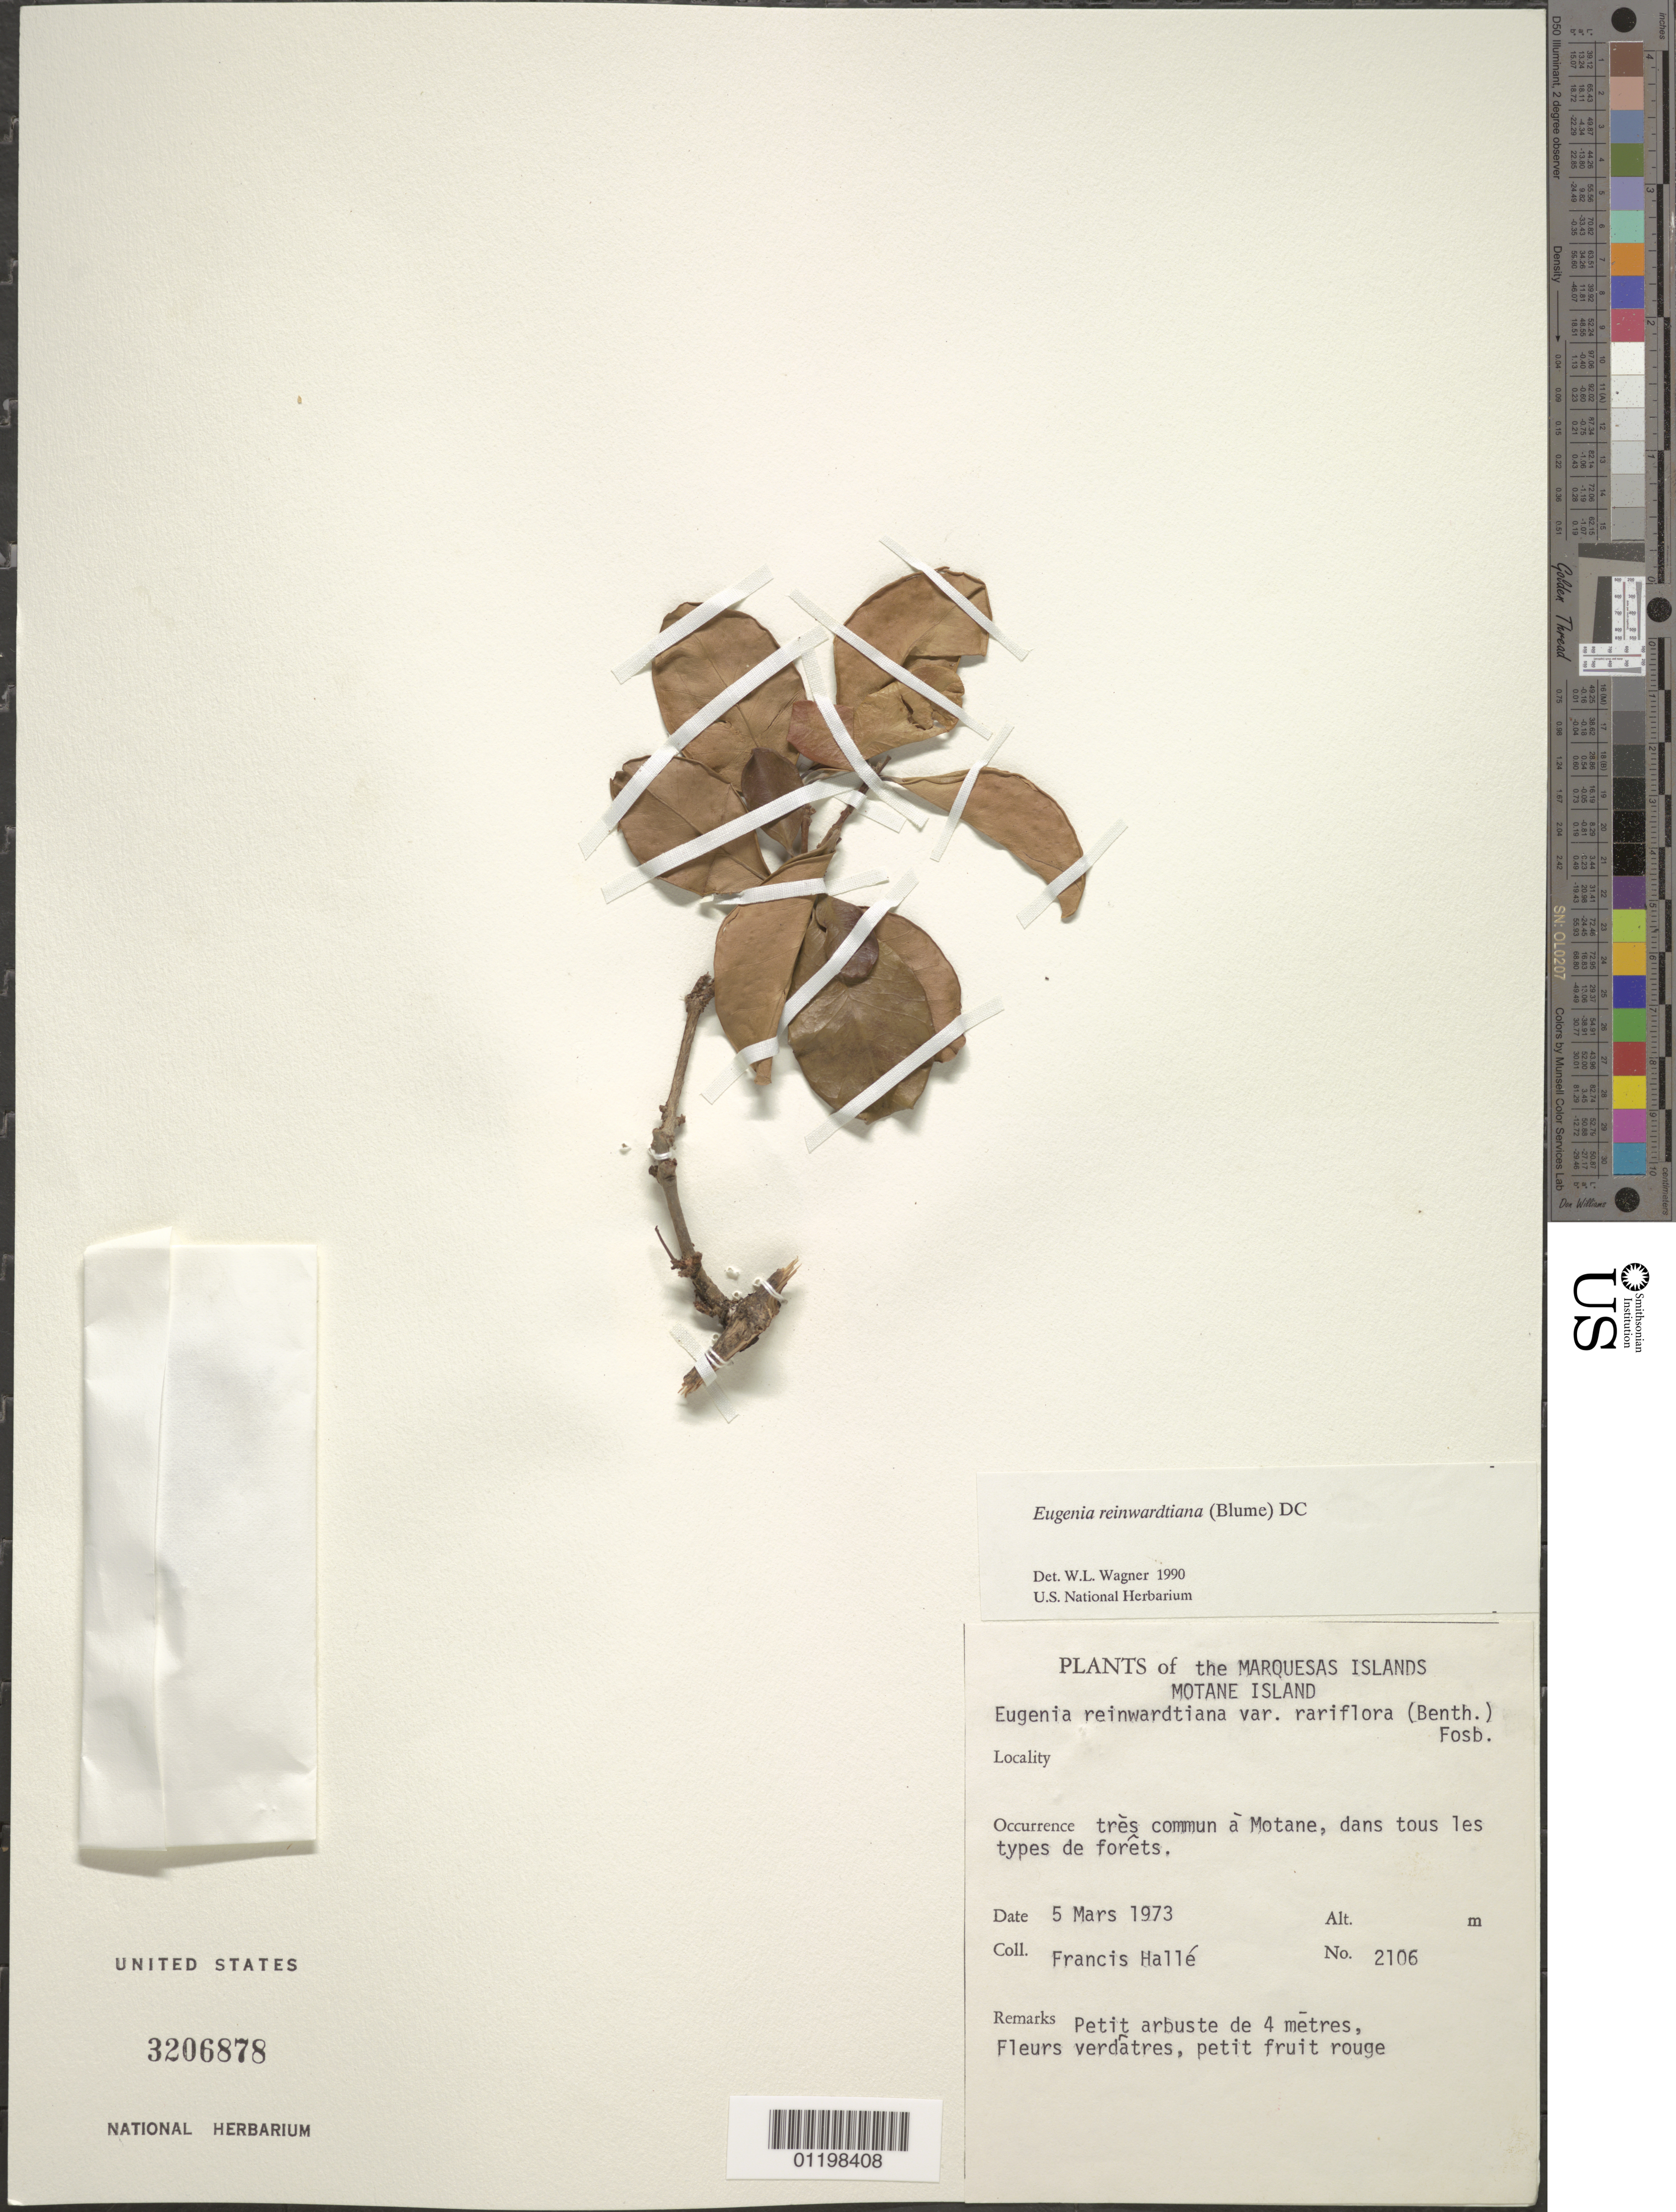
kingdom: Plantae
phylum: Tracheophyta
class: Magnoliopsida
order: Myrtales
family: Myrtaceae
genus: Eugenia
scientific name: Eugenia reinwardtiana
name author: (Blume) DC.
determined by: Wagner, W. L., (BOT), Smithsonian Institution - National Museum of Natural History (UNITED STATES)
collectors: F. Hallé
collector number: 2106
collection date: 1973-03-05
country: French Polynesia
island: Mohotani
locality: s.l.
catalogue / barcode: US 3206878